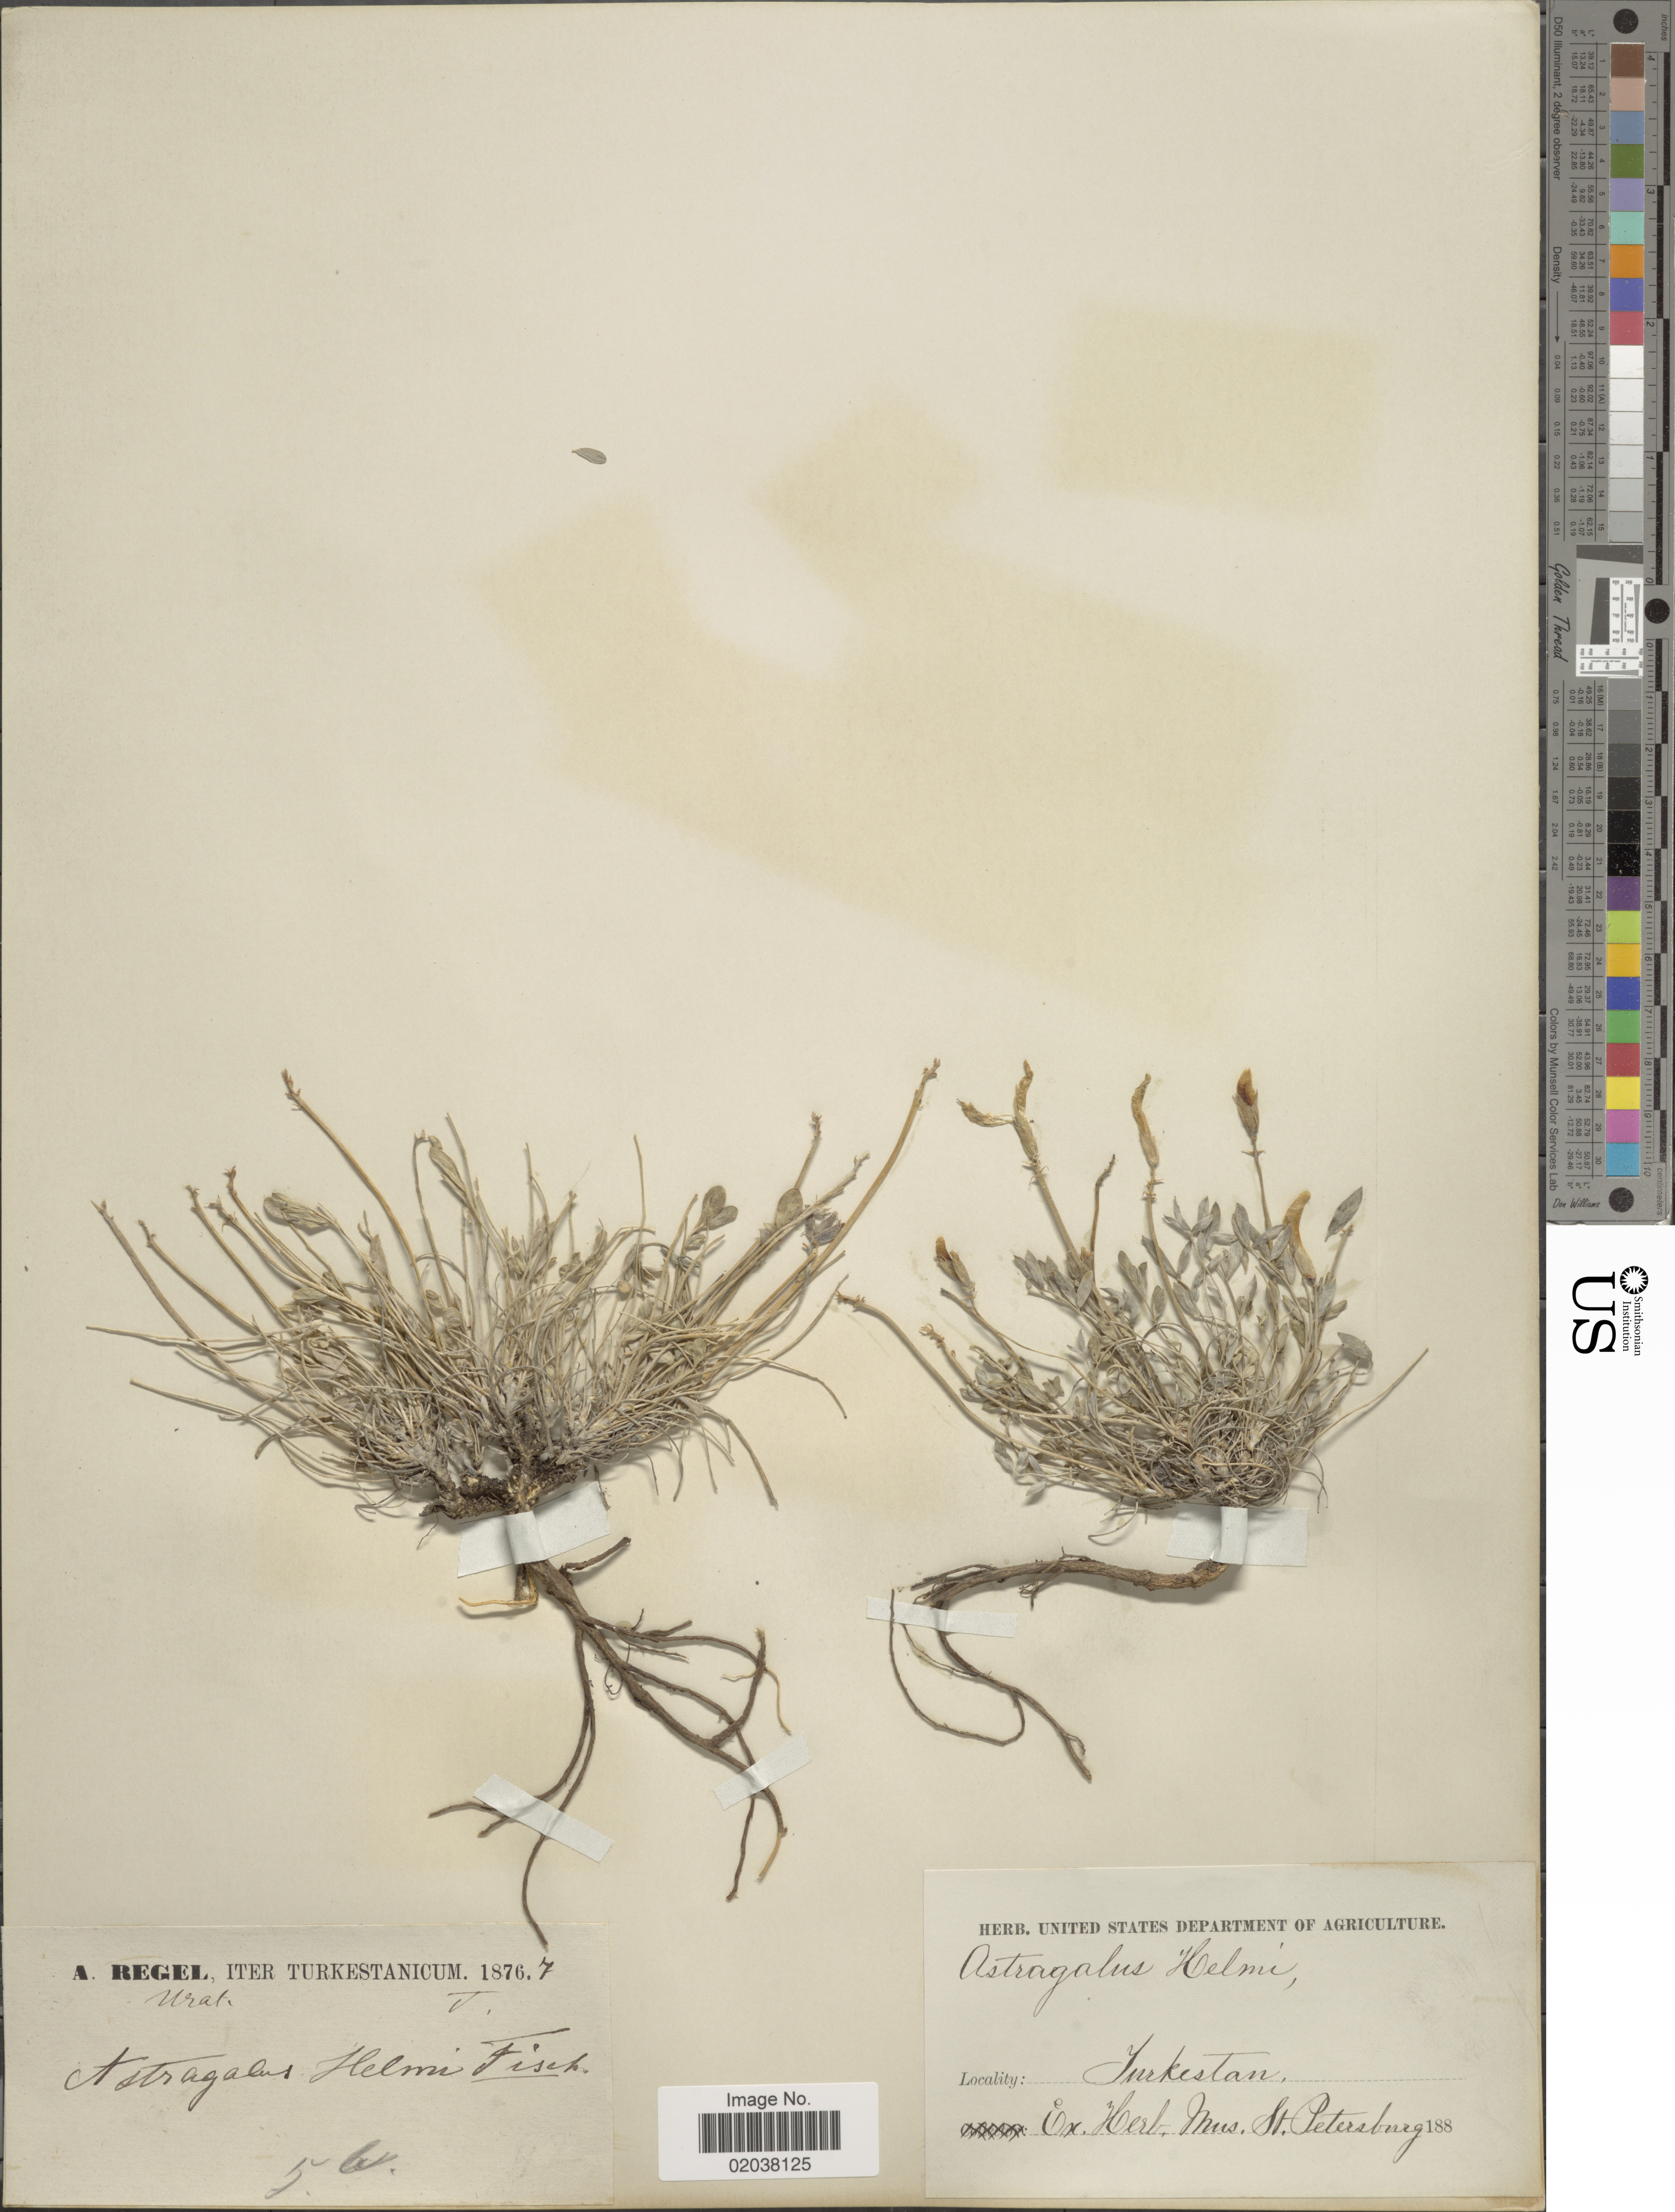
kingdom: Plantae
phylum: Tracheophyta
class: Magnoliopsida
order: Fabales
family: Fabaceae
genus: Astragalus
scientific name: Astragalus helmii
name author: DC.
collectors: A. Regel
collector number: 5b?*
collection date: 1876-07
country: Kazakhstan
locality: Turkestan